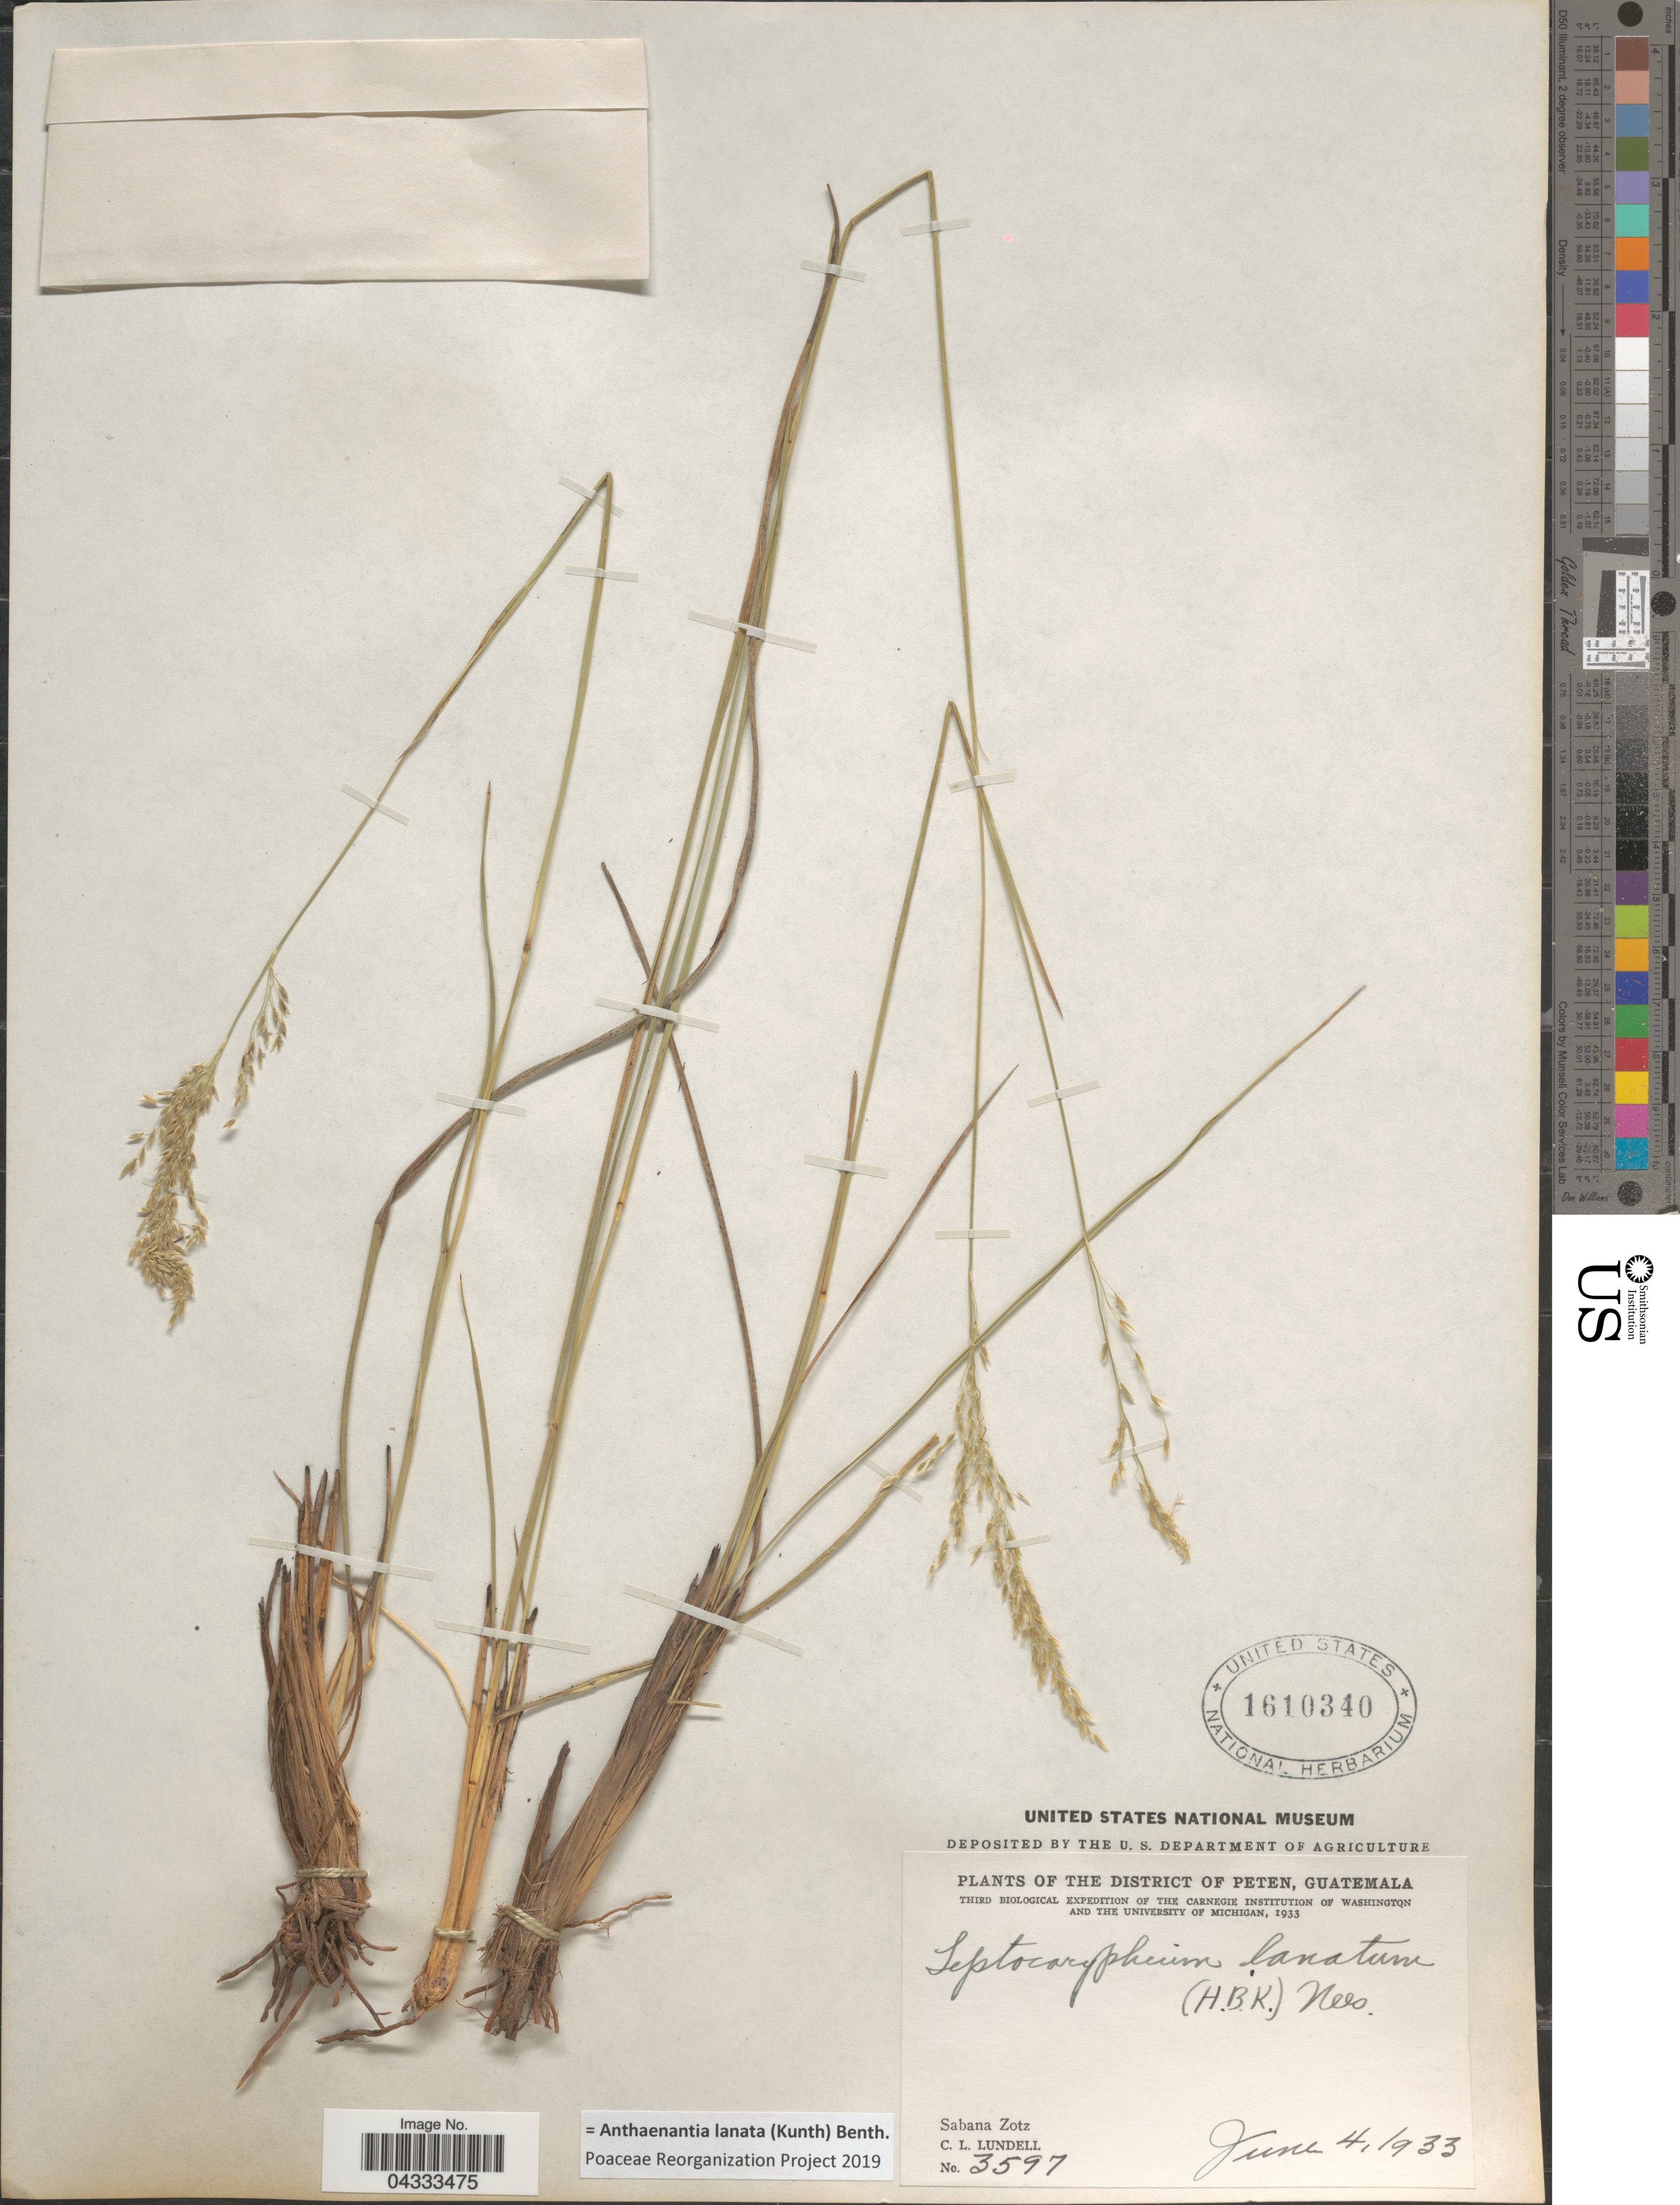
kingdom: Plantae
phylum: Tracheophyta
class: Liliopsida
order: Poales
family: Poaceae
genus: Anthaenantia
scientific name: Anthaenantia lanata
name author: (Kunth) Benth.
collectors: C. L. Lundell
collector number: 3597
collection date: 1933-06-04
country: Guatemala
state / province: El Peten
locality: The District of Peten. Third Biological Expedition. Sabana Zotz.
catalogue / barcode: US 1610340